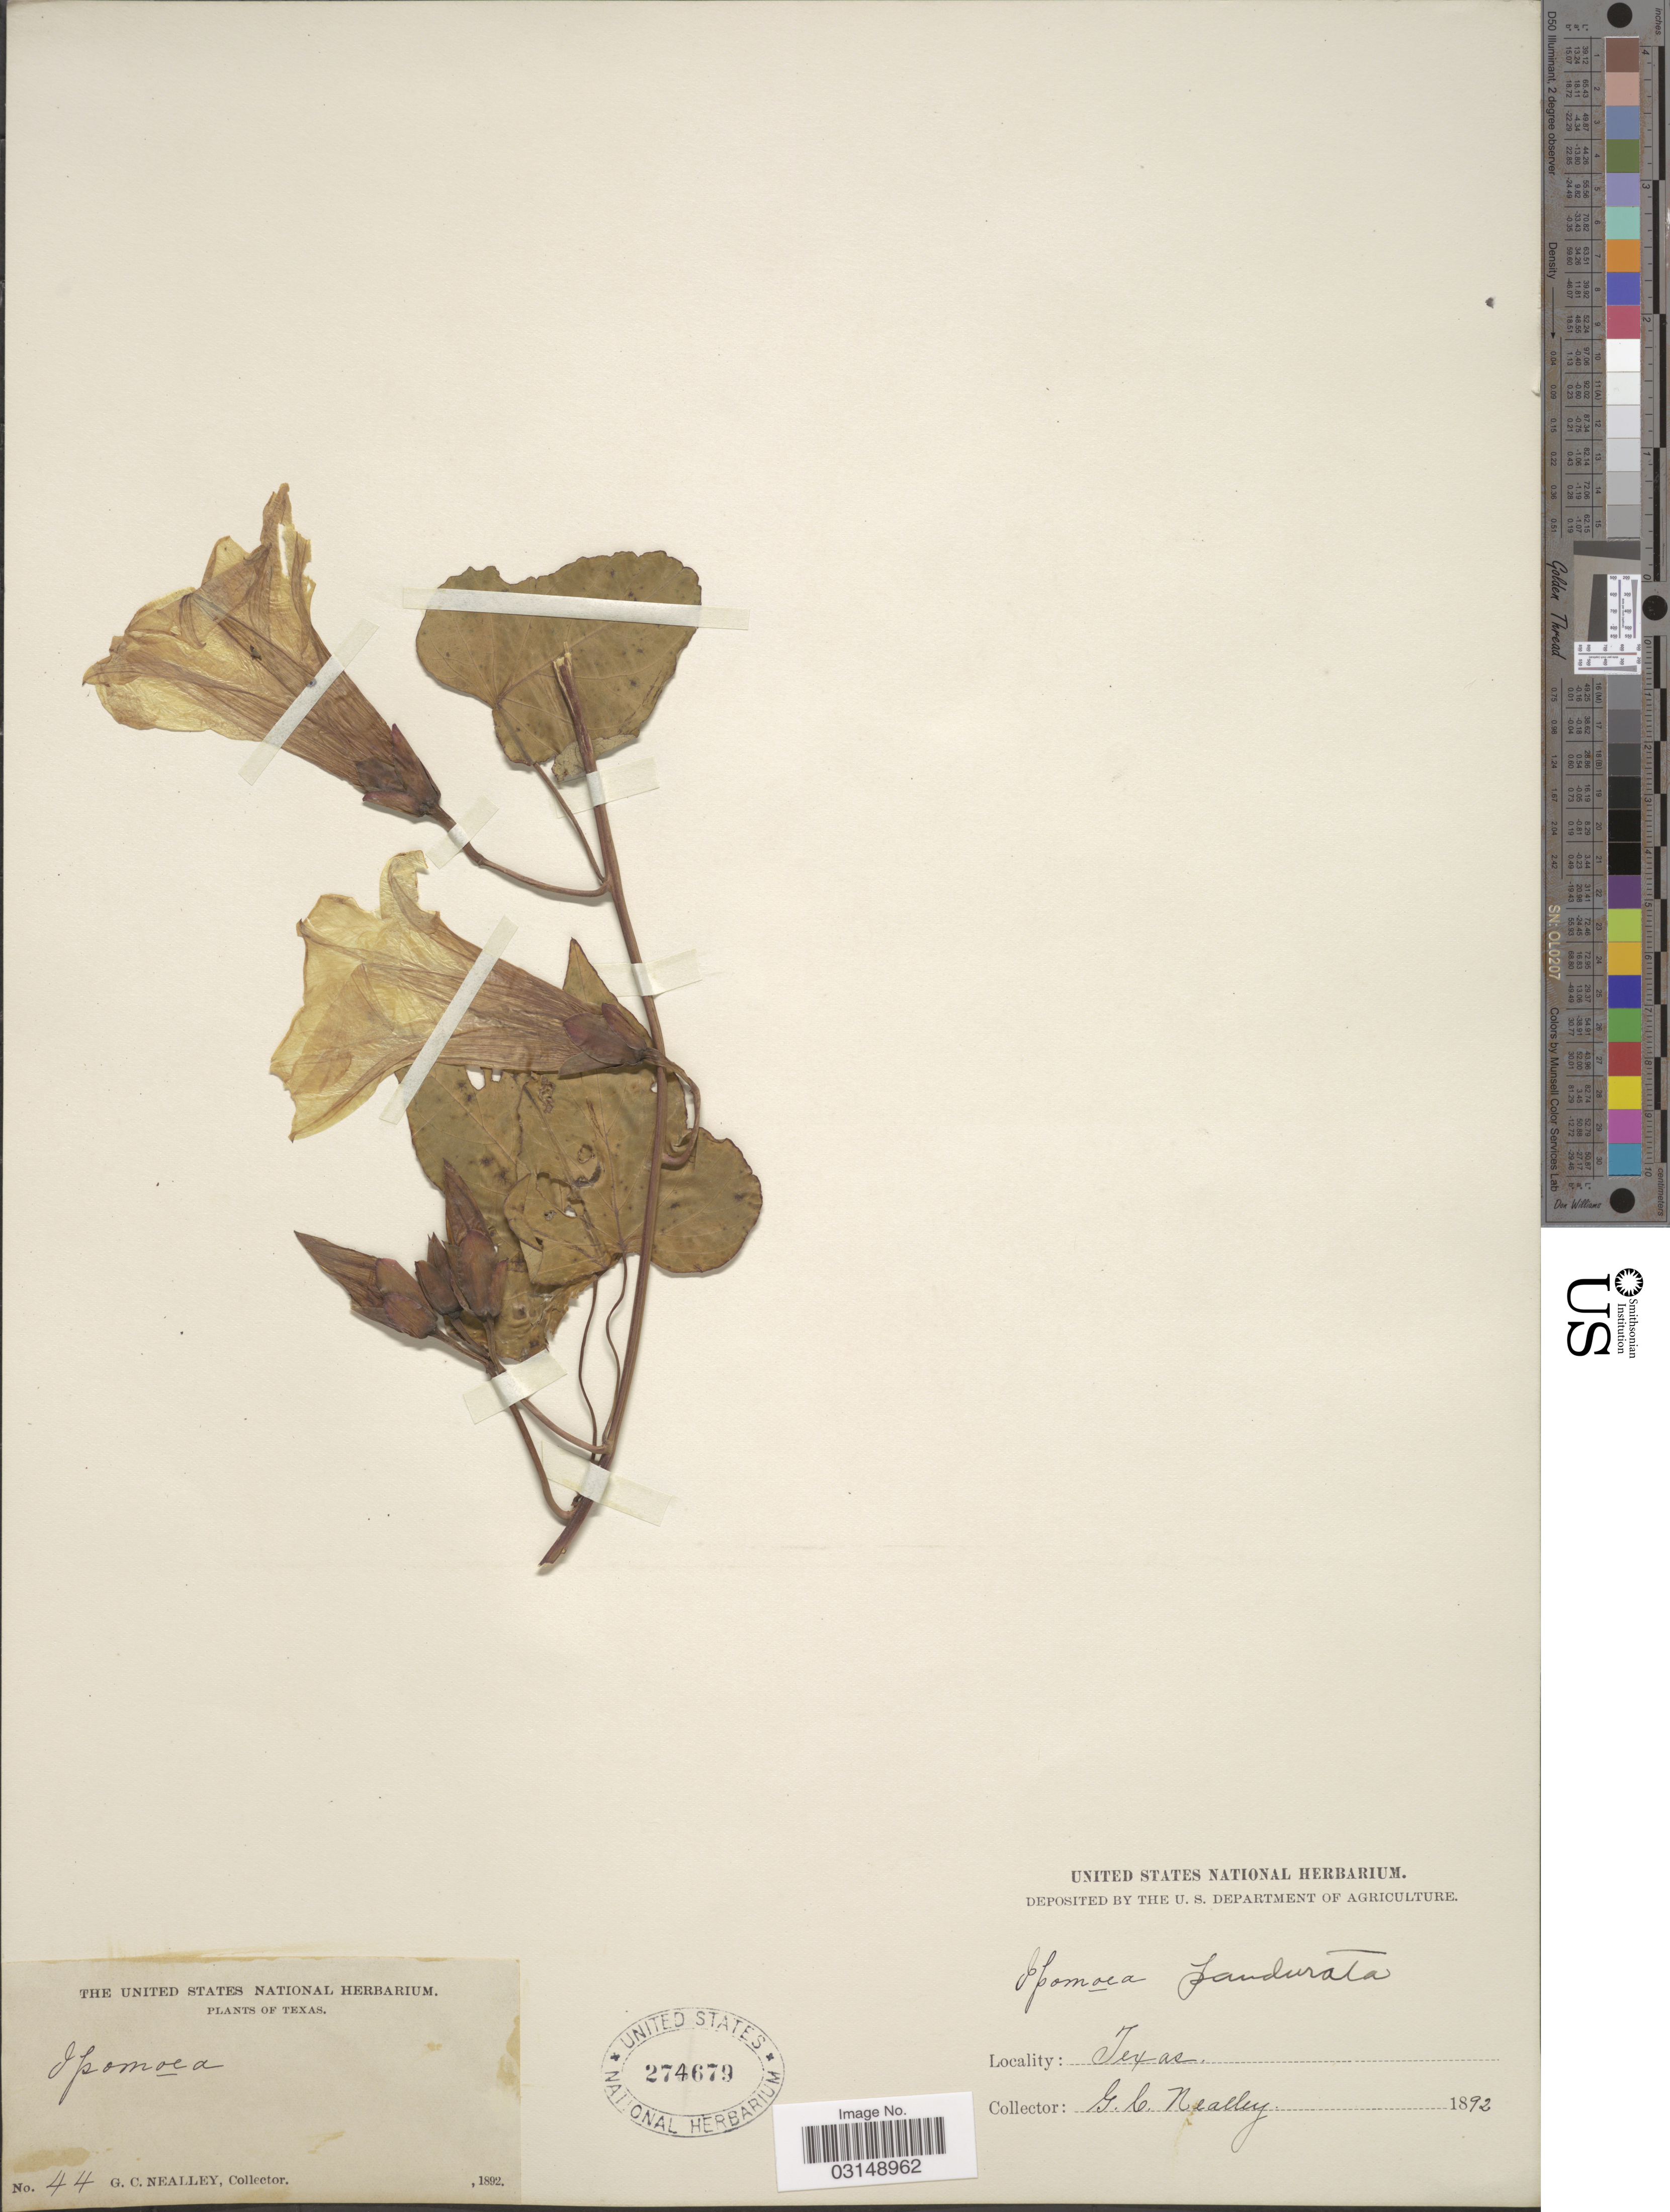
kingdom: Plantae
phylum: Tracheophyta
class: Magnoliopsida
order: Solanales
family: Convolvulaceae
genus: Ipomoea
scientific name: Ipomoea pandurata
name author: (L.) G. Mey.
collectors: G. C. Nealley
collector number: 44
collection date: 1892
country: United States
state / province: Texas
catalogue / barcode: US 274679